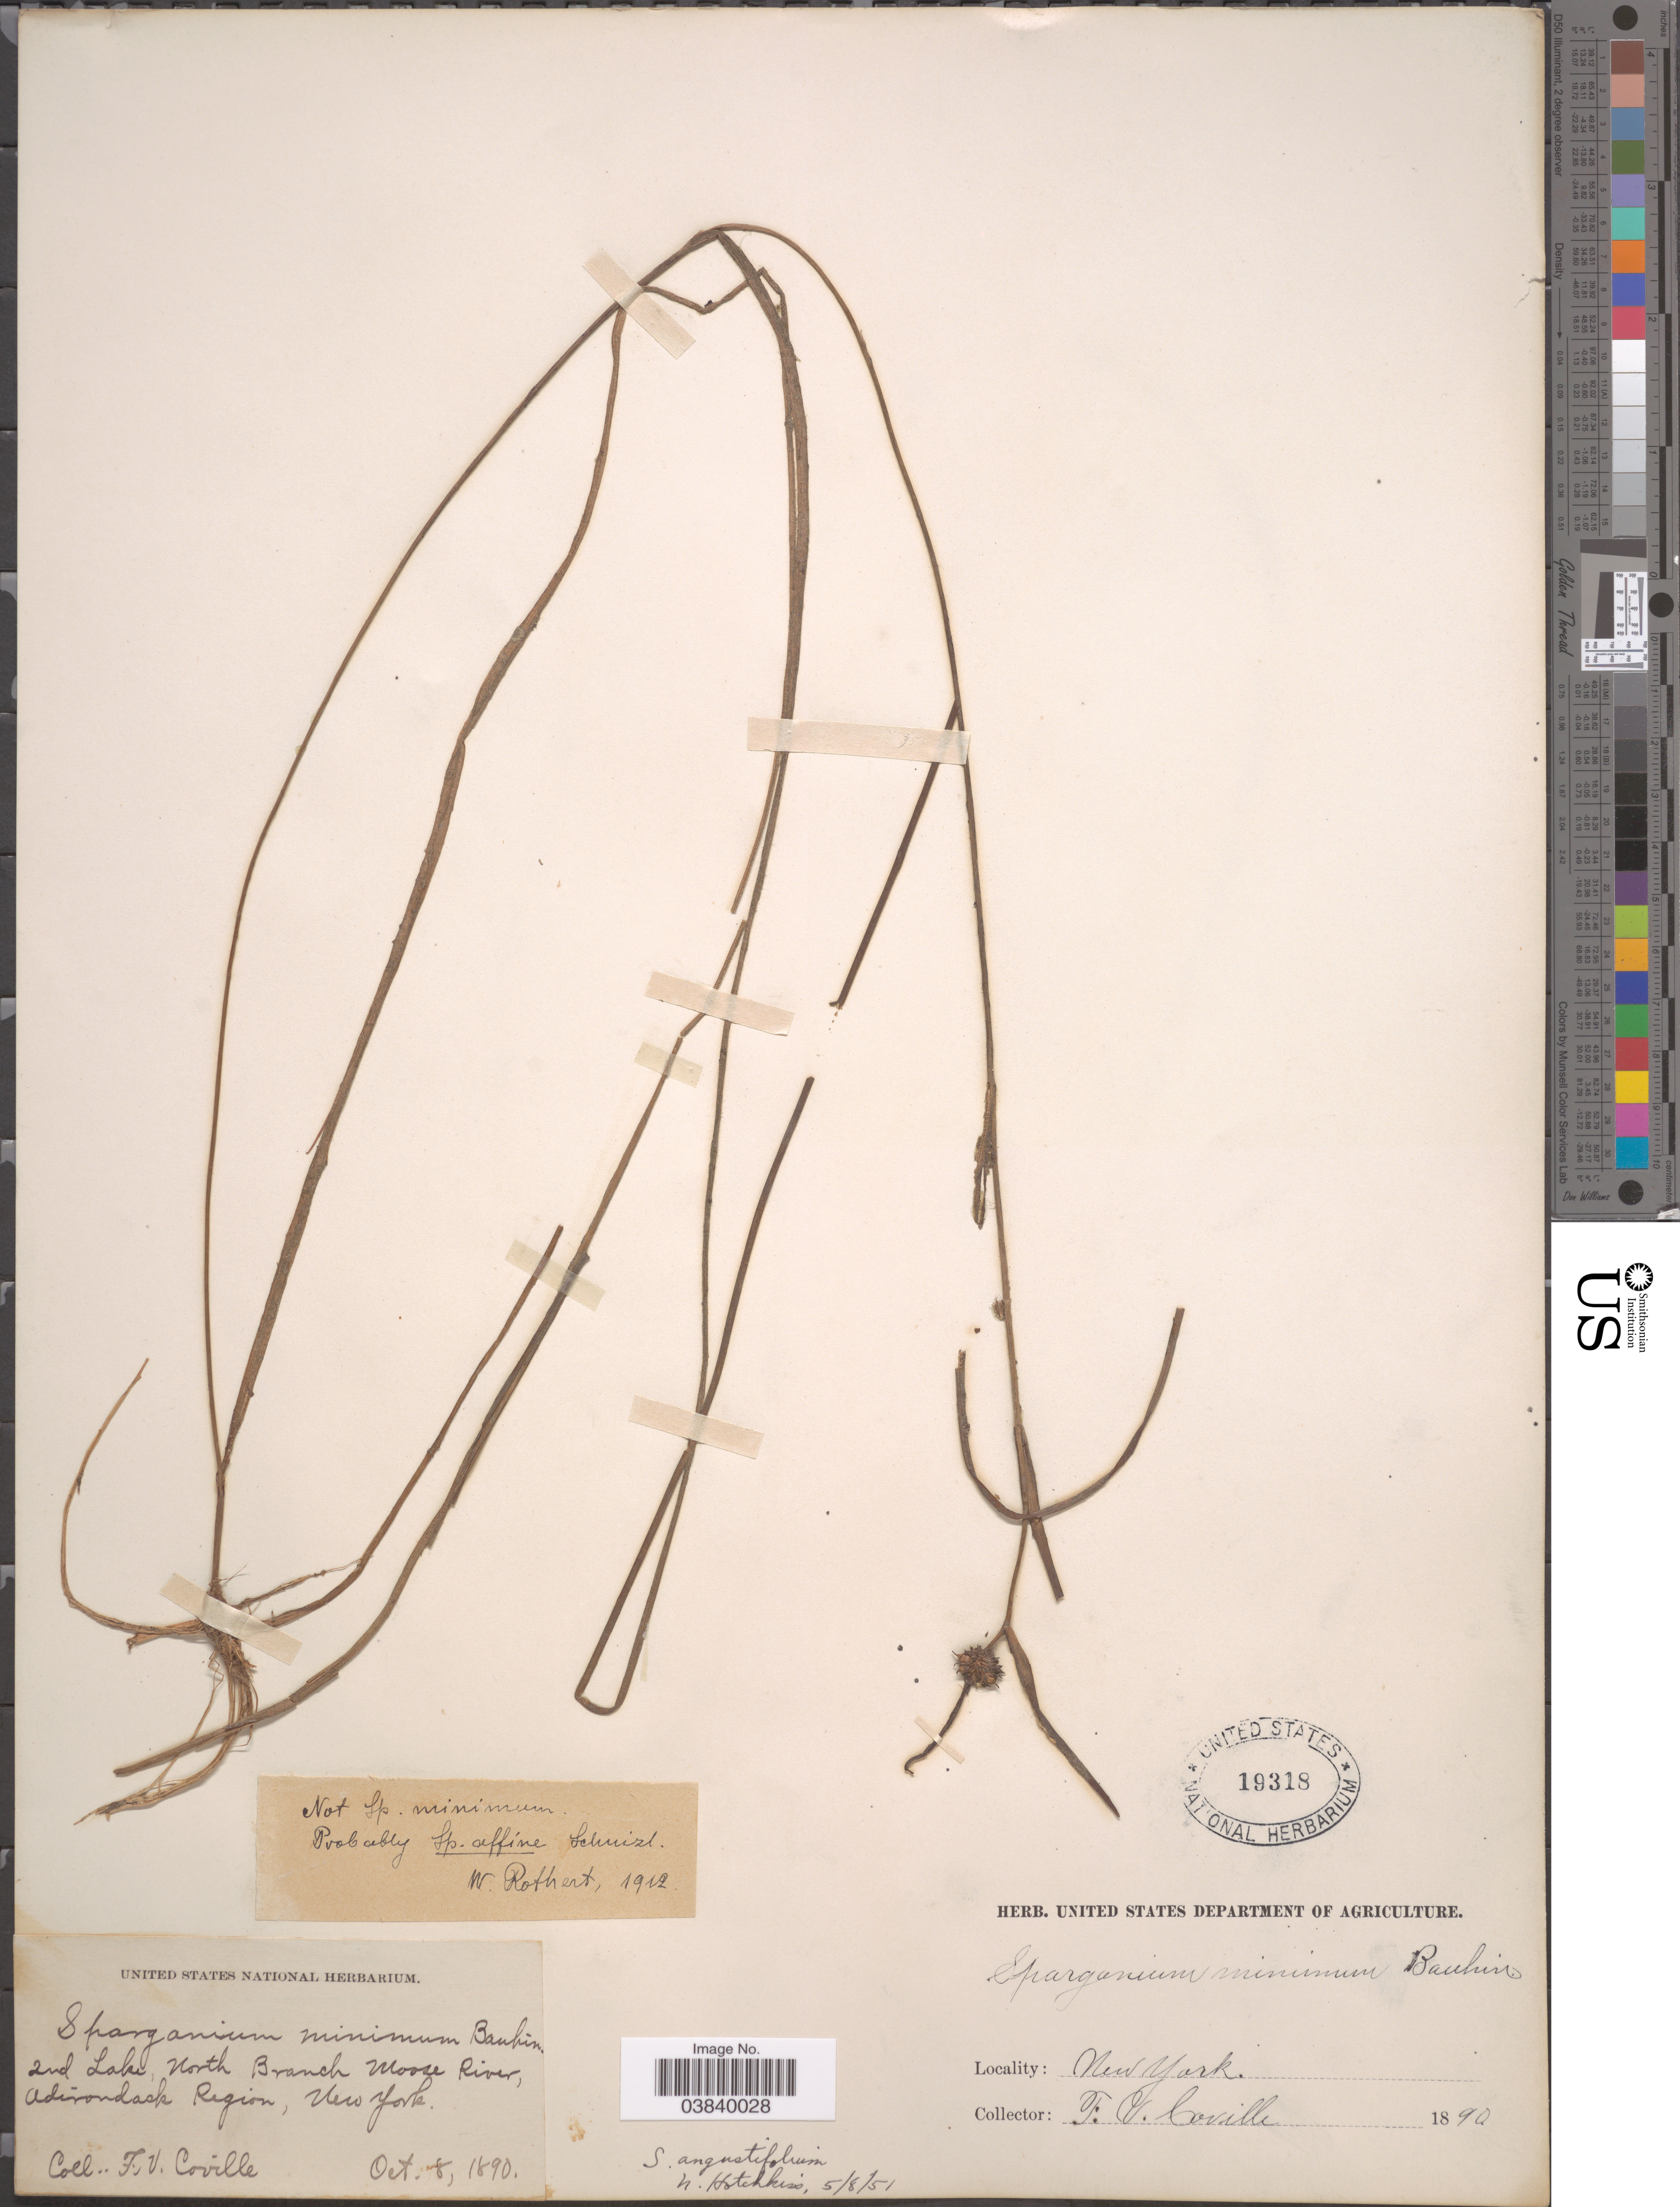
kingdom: Plantae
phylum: Tracheophyta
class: Liliopsida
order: Poales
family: Typhaceae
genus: Sparganium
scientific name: Sparganium angustifolium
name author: Michx.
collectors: F. V. Coville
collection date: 1890-10-08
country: United States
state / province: New York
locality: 2nd Lake, North Branch Moose River, Adirondack Region.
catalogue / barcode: US 19318